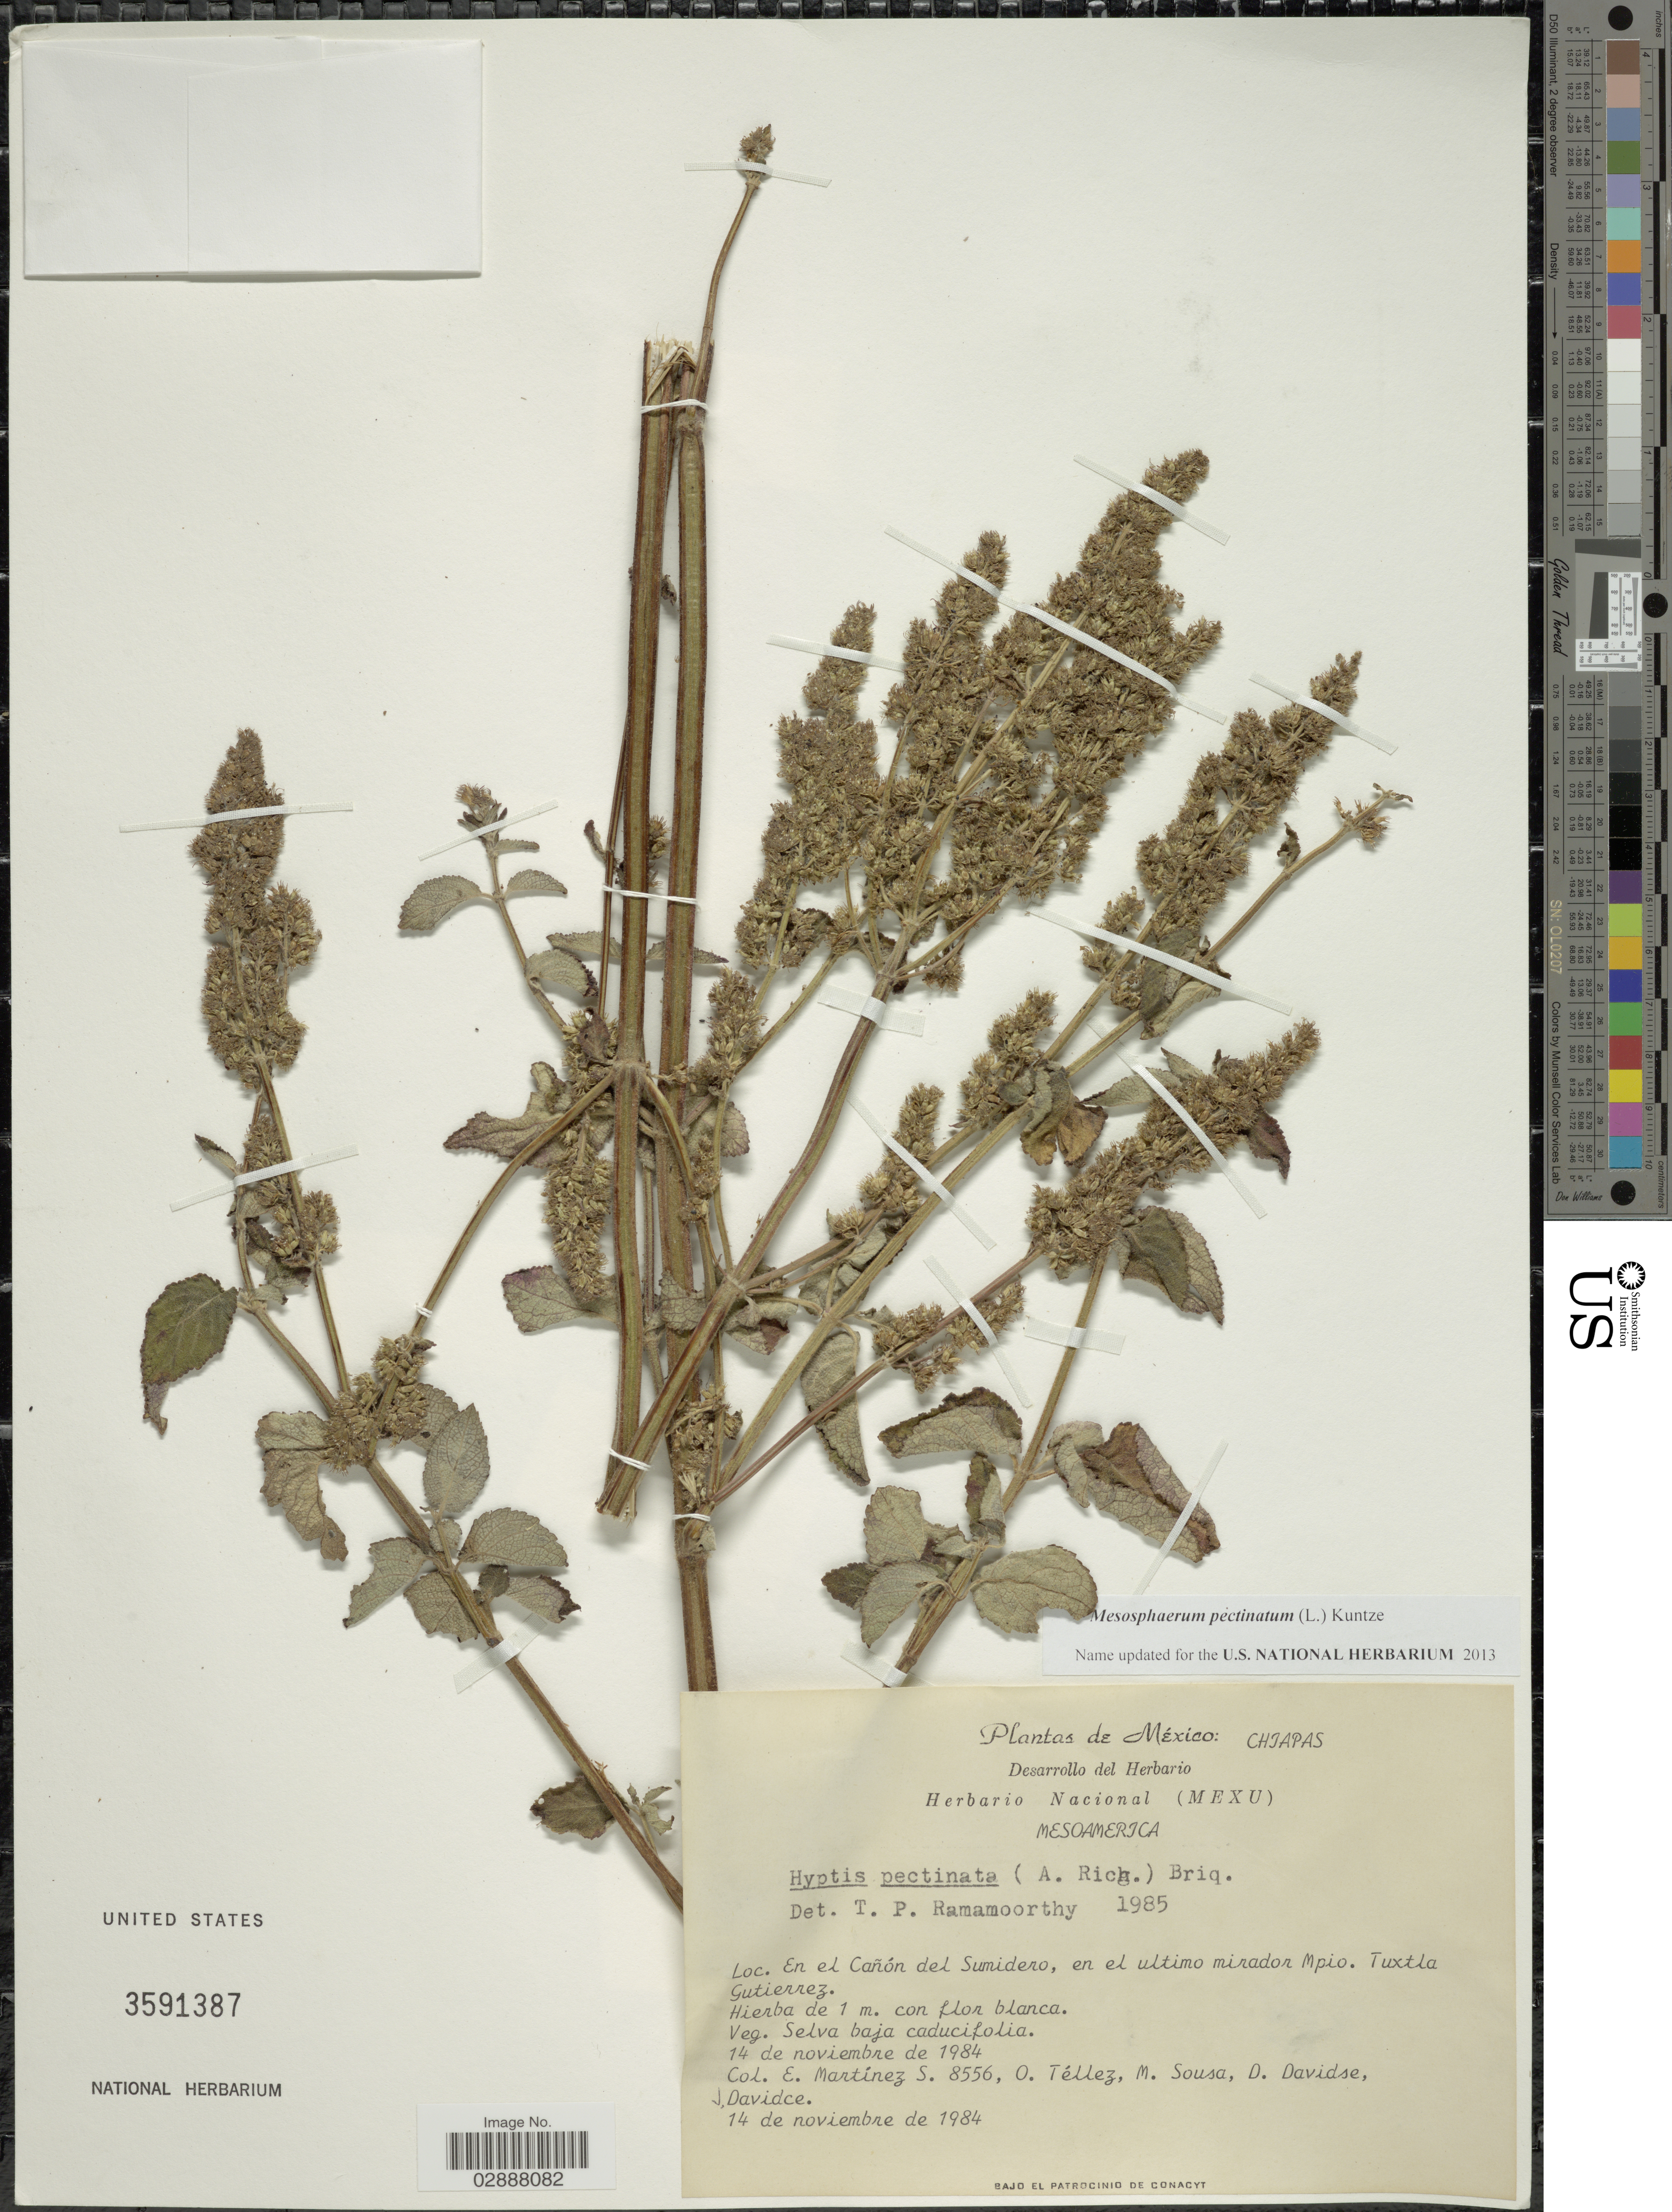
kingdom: Plantae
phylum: Tracheophyta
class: Magnoliopsida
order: Lamiales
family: Lamiaceae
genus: Mesosphaerum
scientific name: Mesosphaerum pectinatum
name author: (L.) Kuntze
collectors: E. M. Martínez S., O. Tellez, M. Sousa & G. Davidse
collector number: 8556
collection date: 1984-11-14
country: Mexico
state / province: Chiapas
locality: En el Cañón del Sumidero, en el ultimo mirador Mpio. Tuxtla Gutierrez.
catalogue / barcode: US 3591387